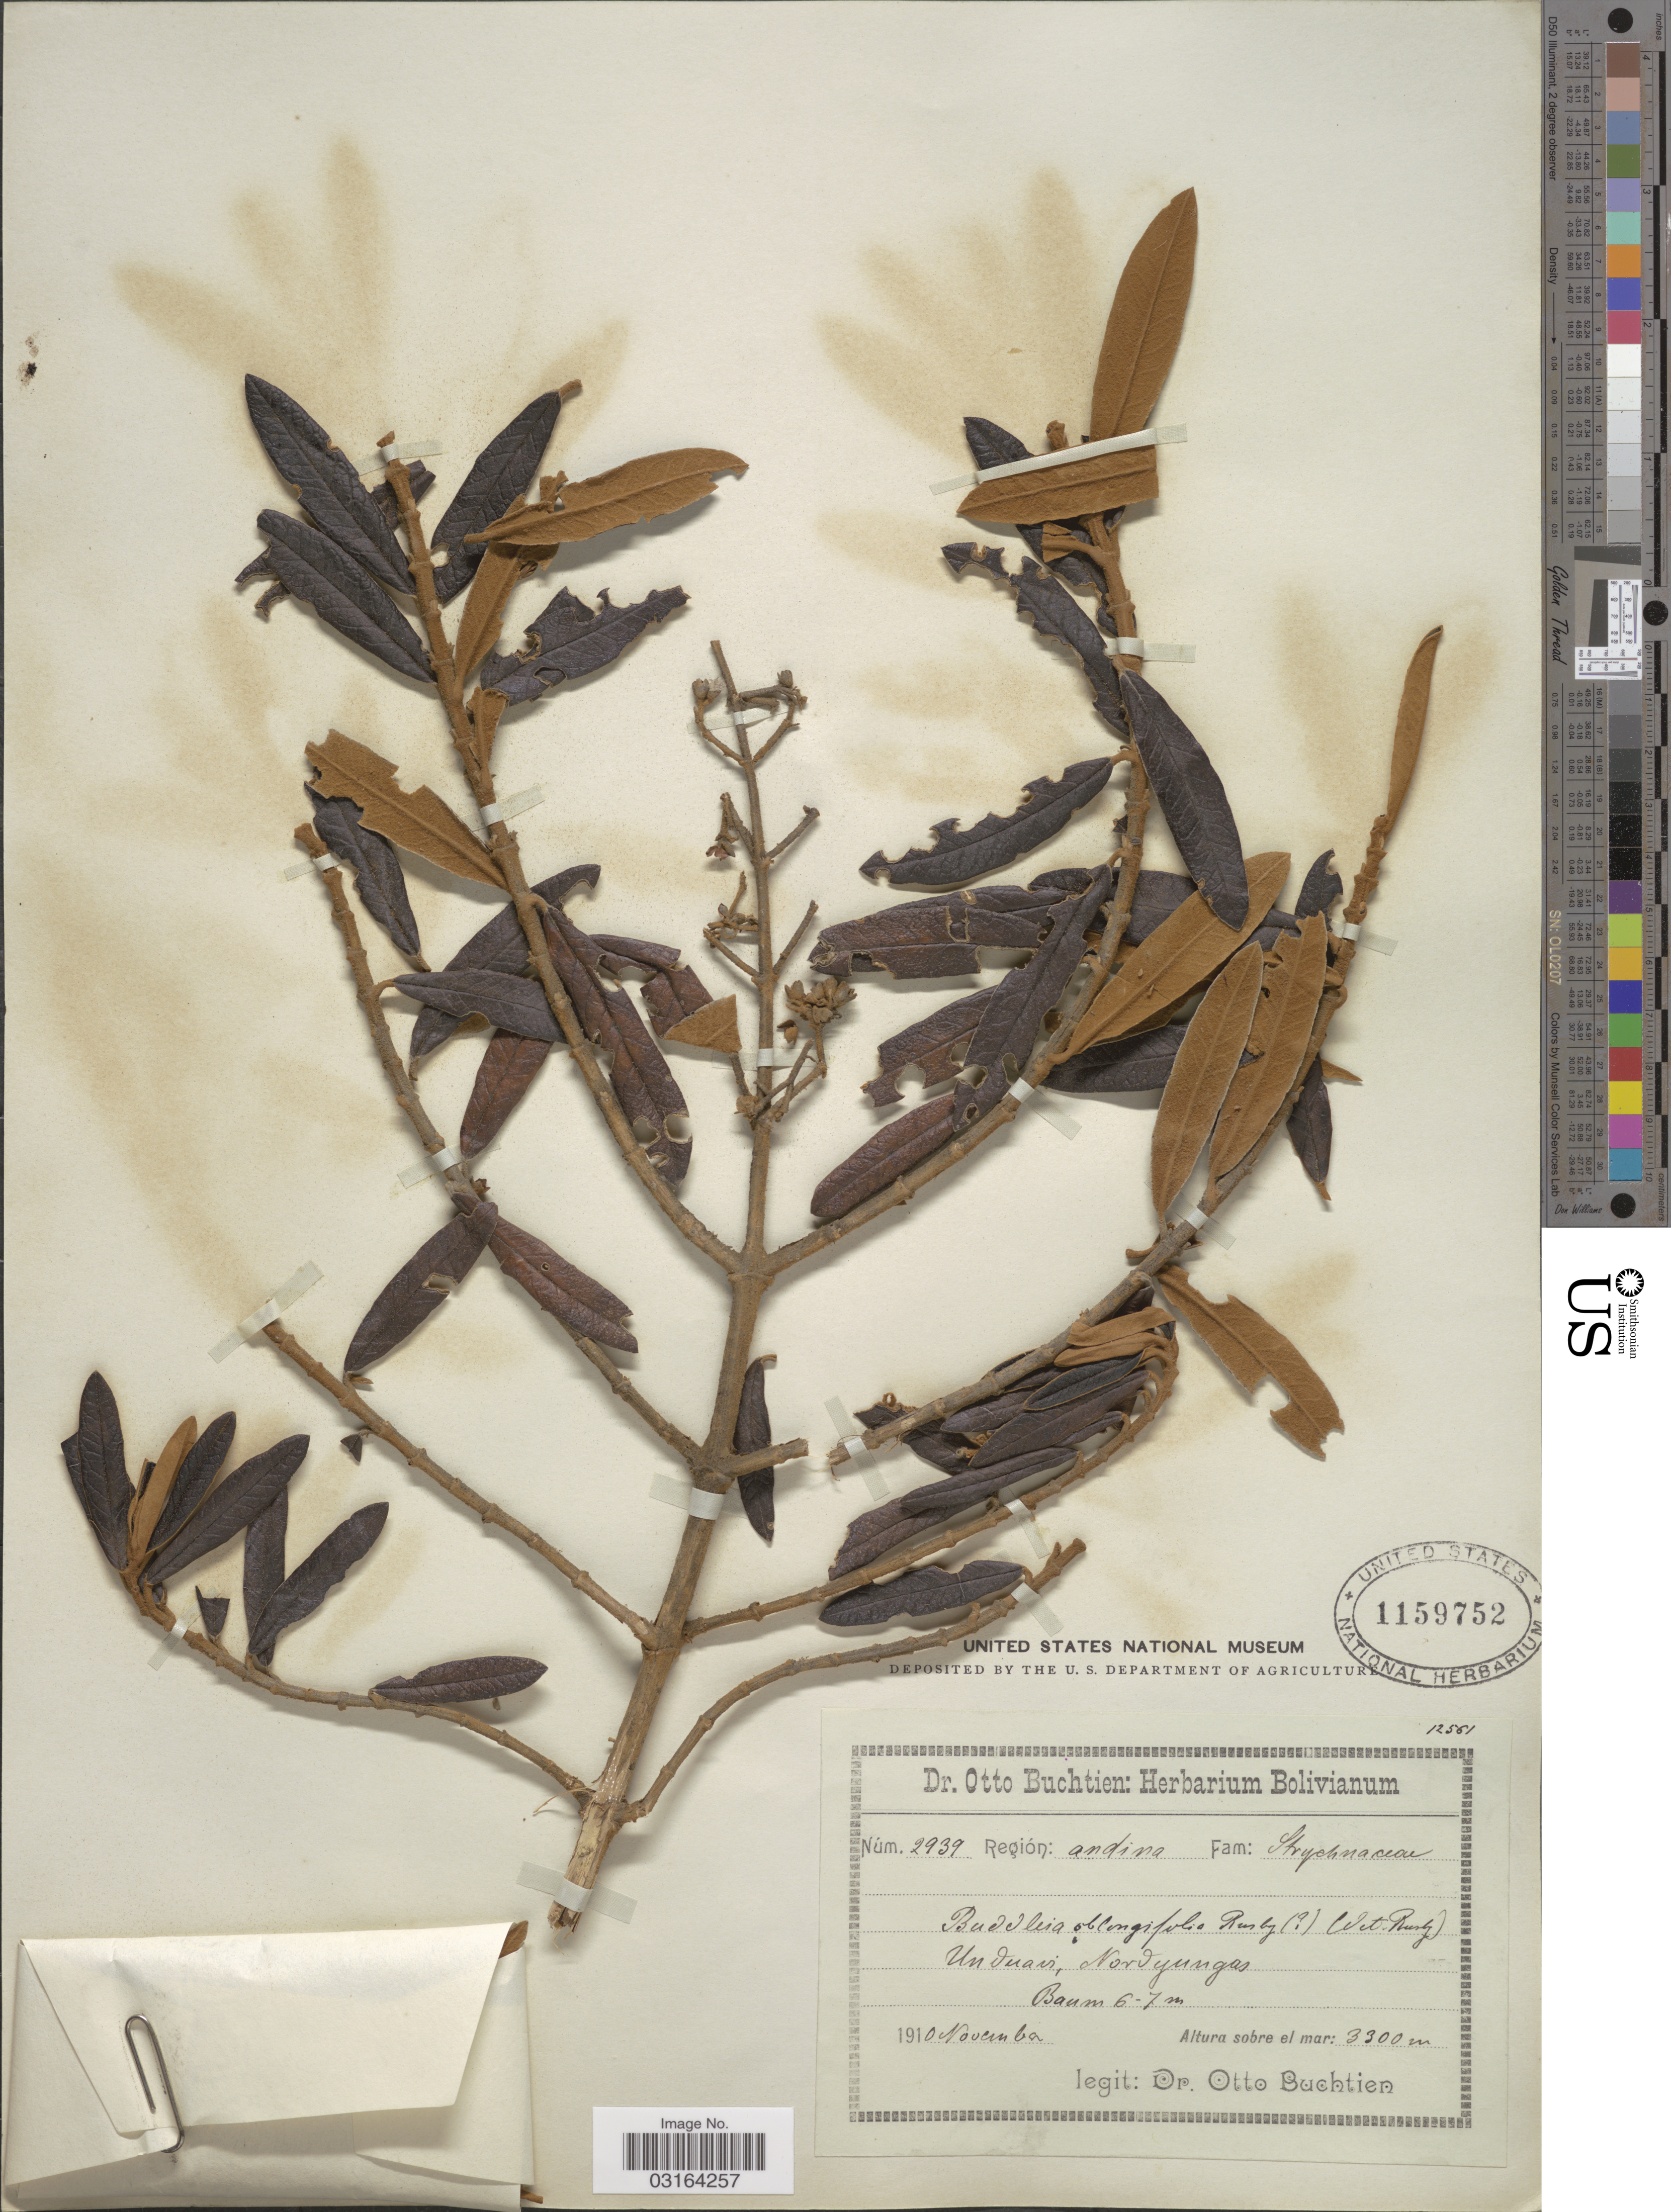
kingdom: Plantae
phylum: Tracheophyta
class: Magnoliopsida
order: Lamiales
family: Scrophulariaceae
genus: Buddleja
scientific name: Buddleja coriacea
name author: Remy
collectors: O. Buchtien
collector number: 2939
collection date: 1910-11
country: Bolivia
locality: Región: andina, Unduavi, Nordyungas.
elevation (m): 3300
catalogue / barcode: US 1159752